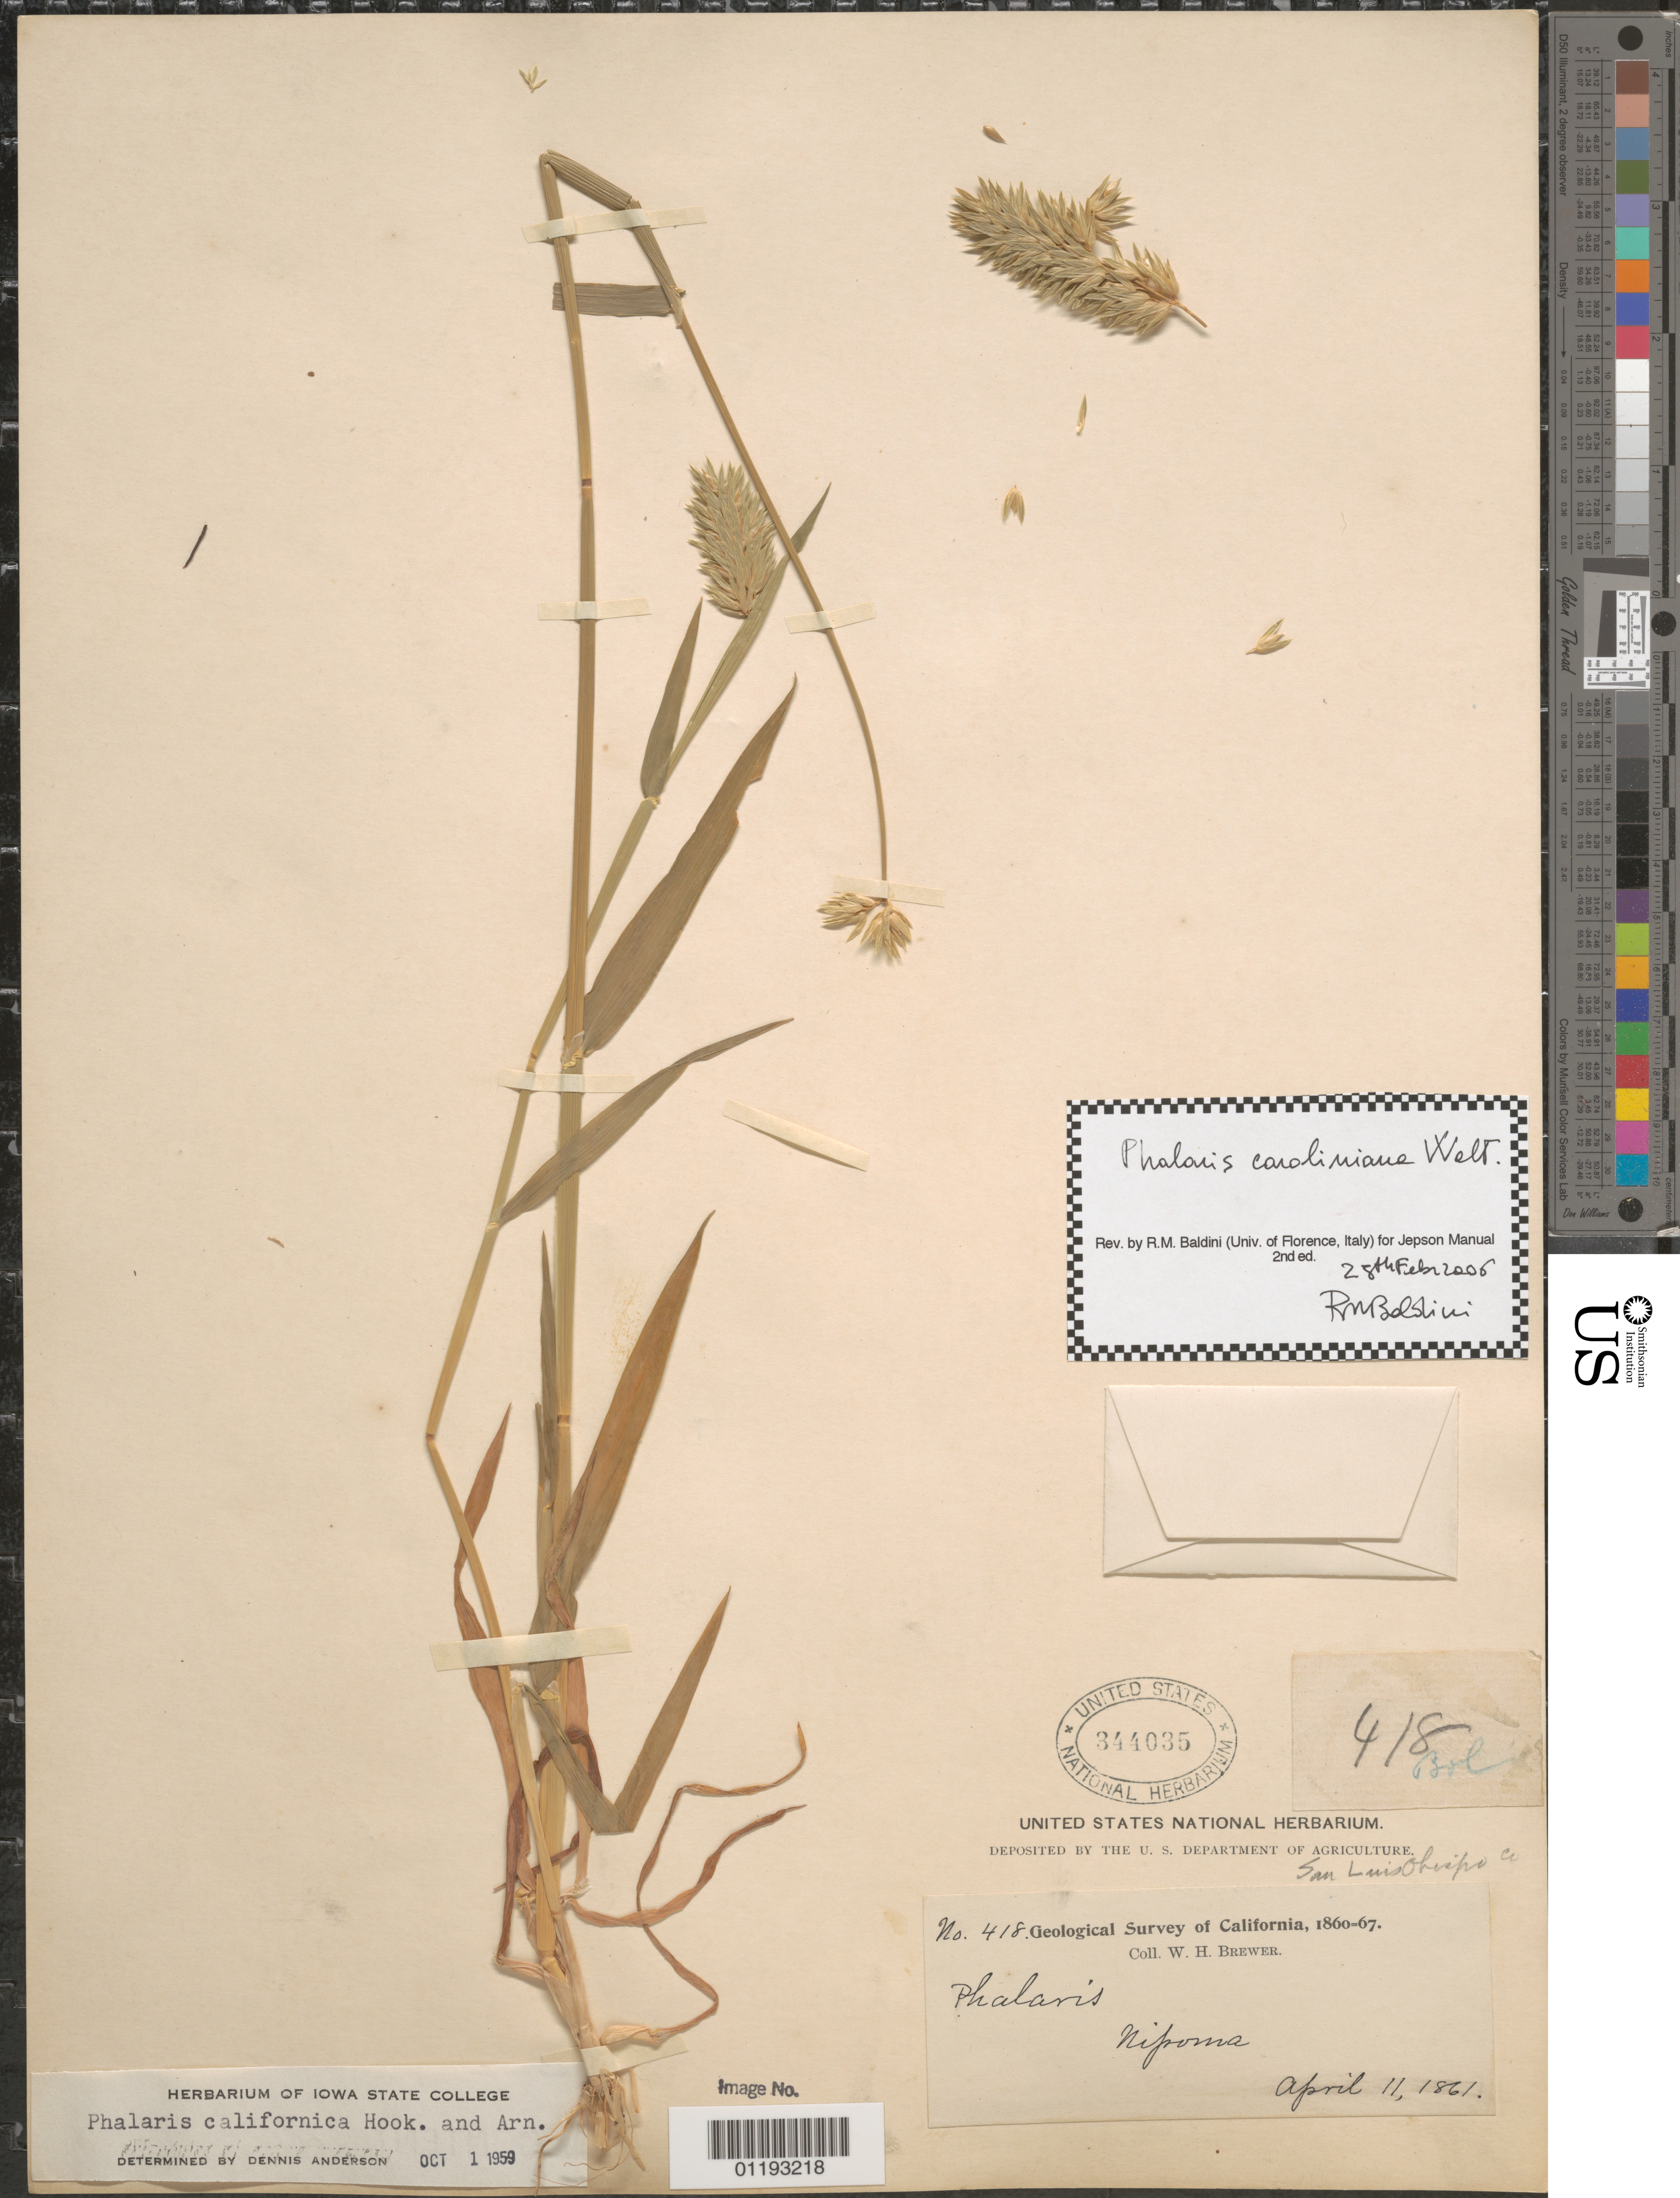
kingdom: Plantae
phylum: Tracheophyta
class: Liliopsida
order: Poales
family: Poaceae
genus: Phalaris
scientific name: Phalaris caroliniana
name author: Walter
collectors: W. H. Brewer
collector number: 418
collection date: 1861-04-11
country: United States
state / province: California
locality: Nipoma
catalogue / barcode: US 344035